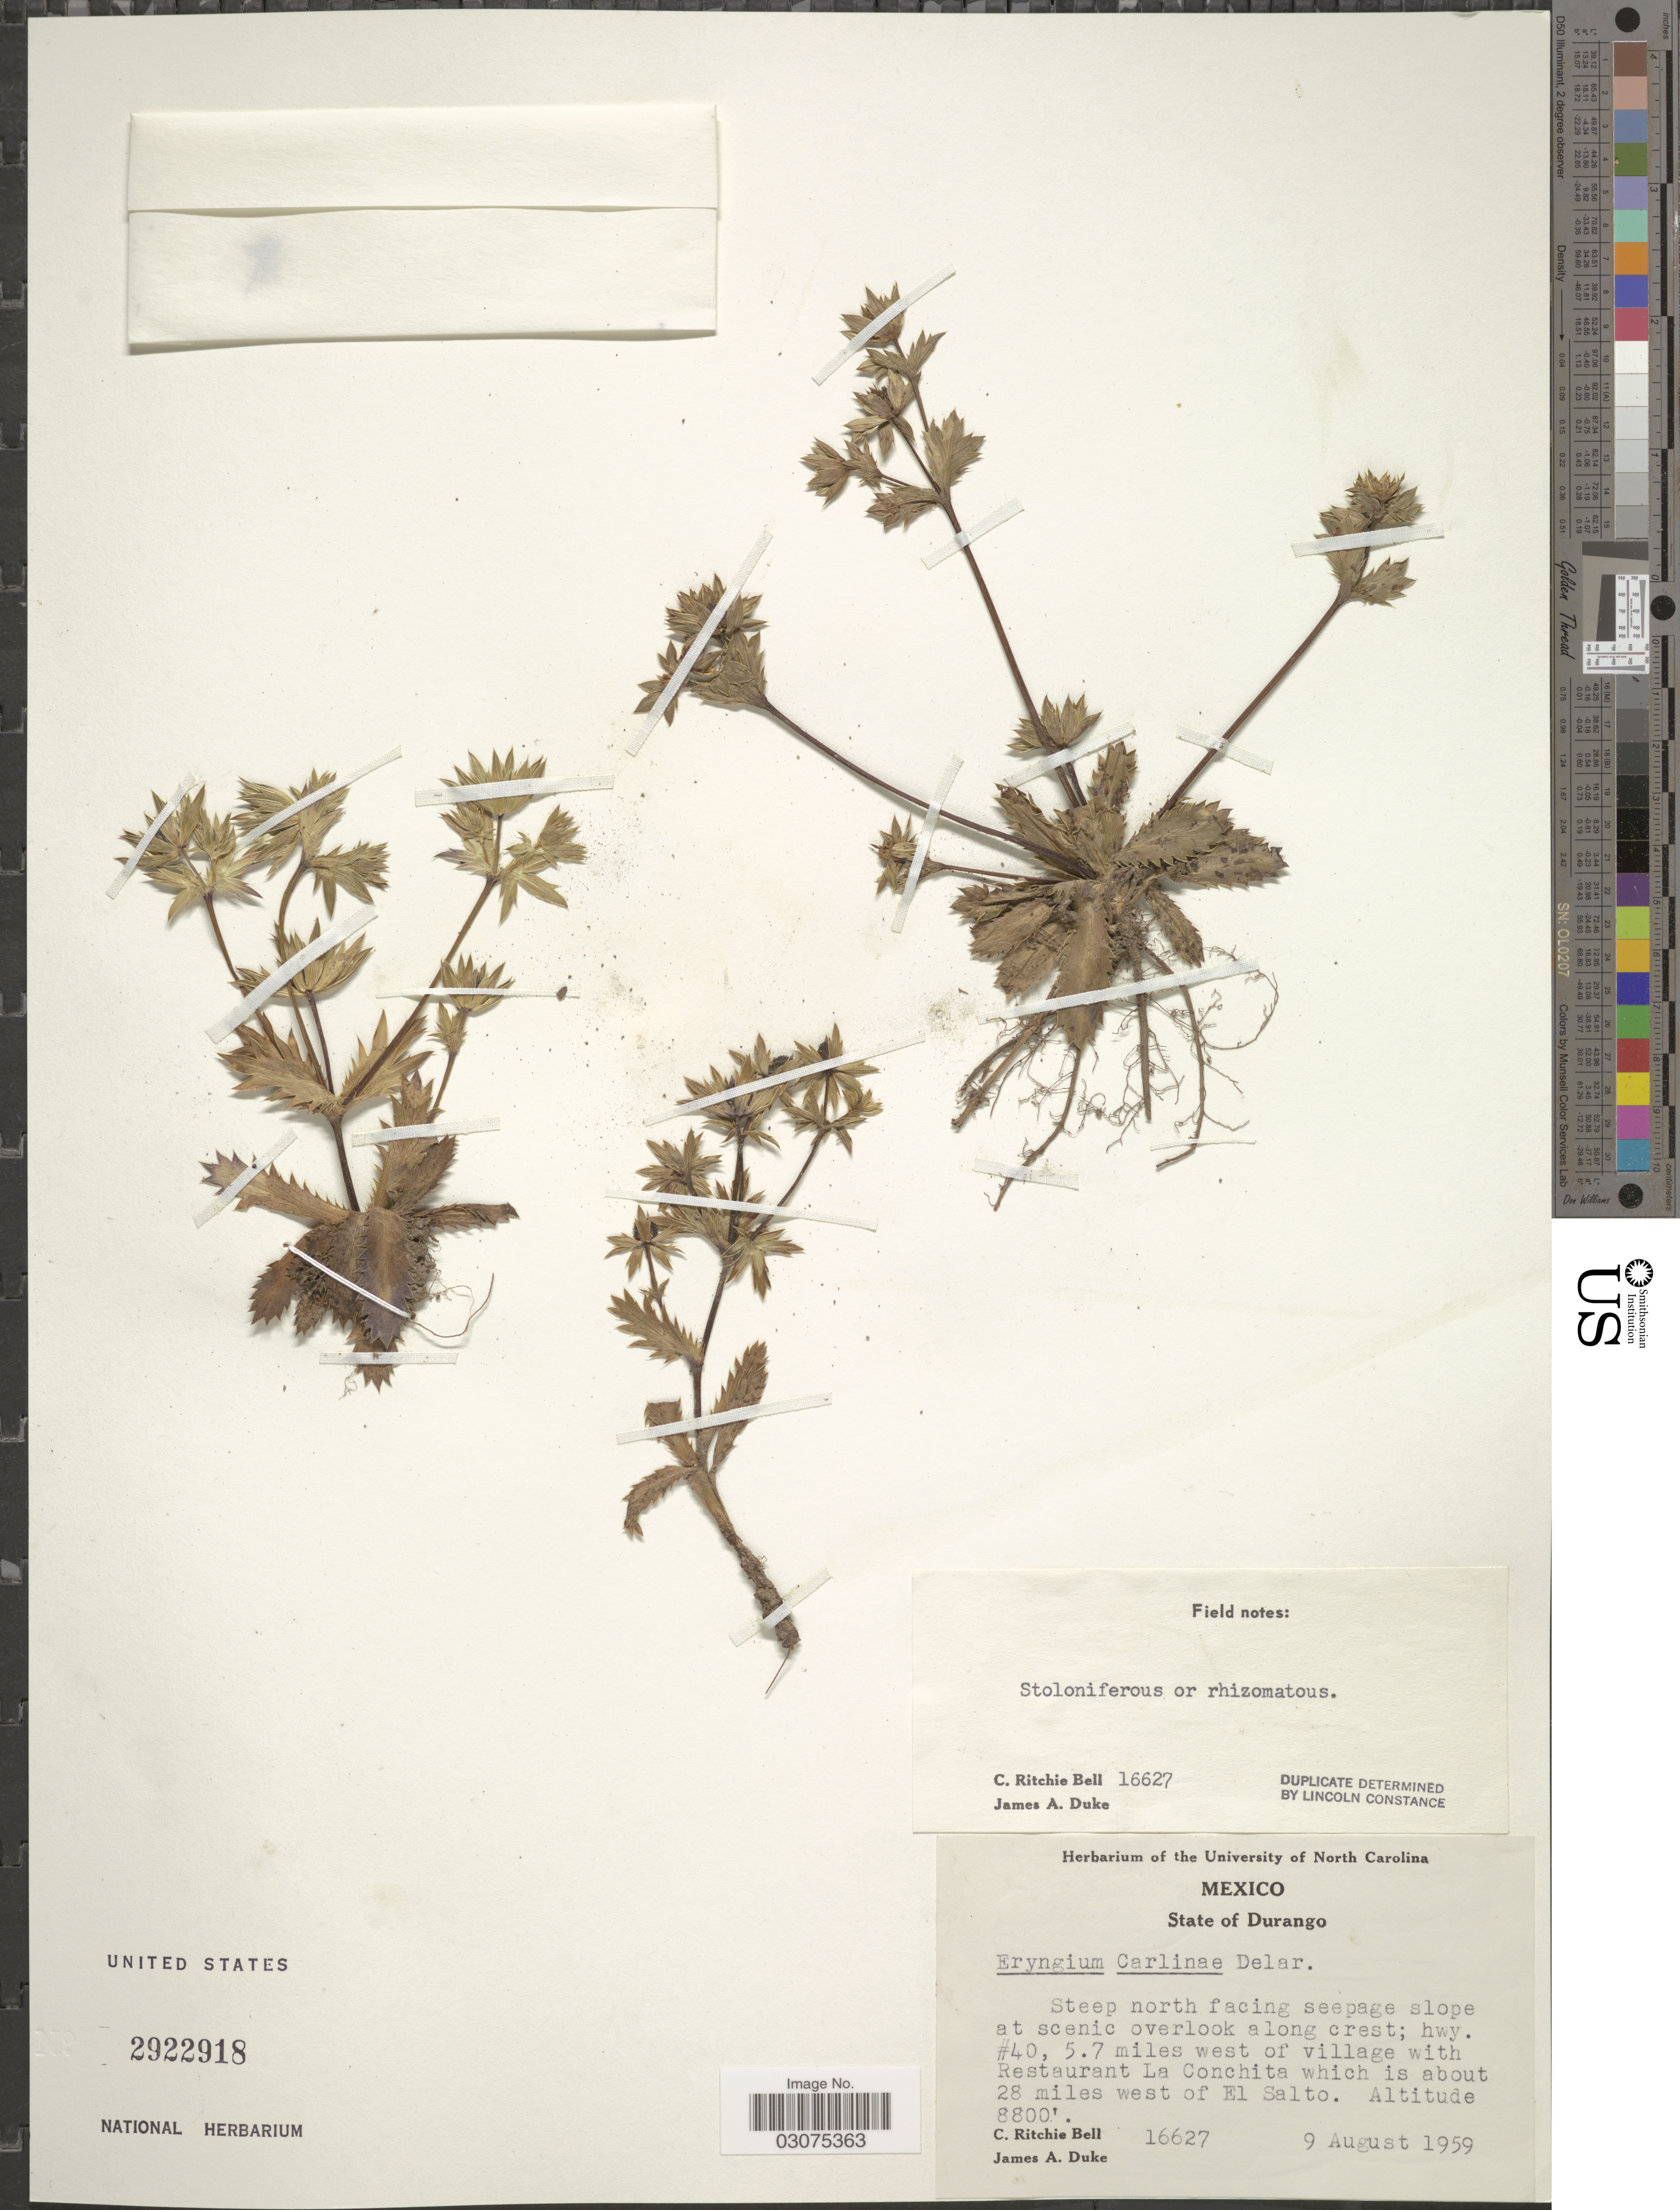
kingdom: Plantae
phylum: Tracheophyta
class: Magnoliopsida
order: Apiales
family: Apiaceae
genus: Eryngium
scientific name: Eryngium carlinae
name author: F. Delaroche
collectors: C. R. Bell & J. A. Duke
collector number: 16627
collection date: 1959-08-09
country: Mexico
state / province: Durango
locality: Steep north facing seepage slope at scenic overlooking along crest; hwy. #40, 5.7 miles west of village with Restaurant La Conchita which is about 28 miles west of El Salto.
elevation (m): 2682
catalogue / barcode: US 2922918